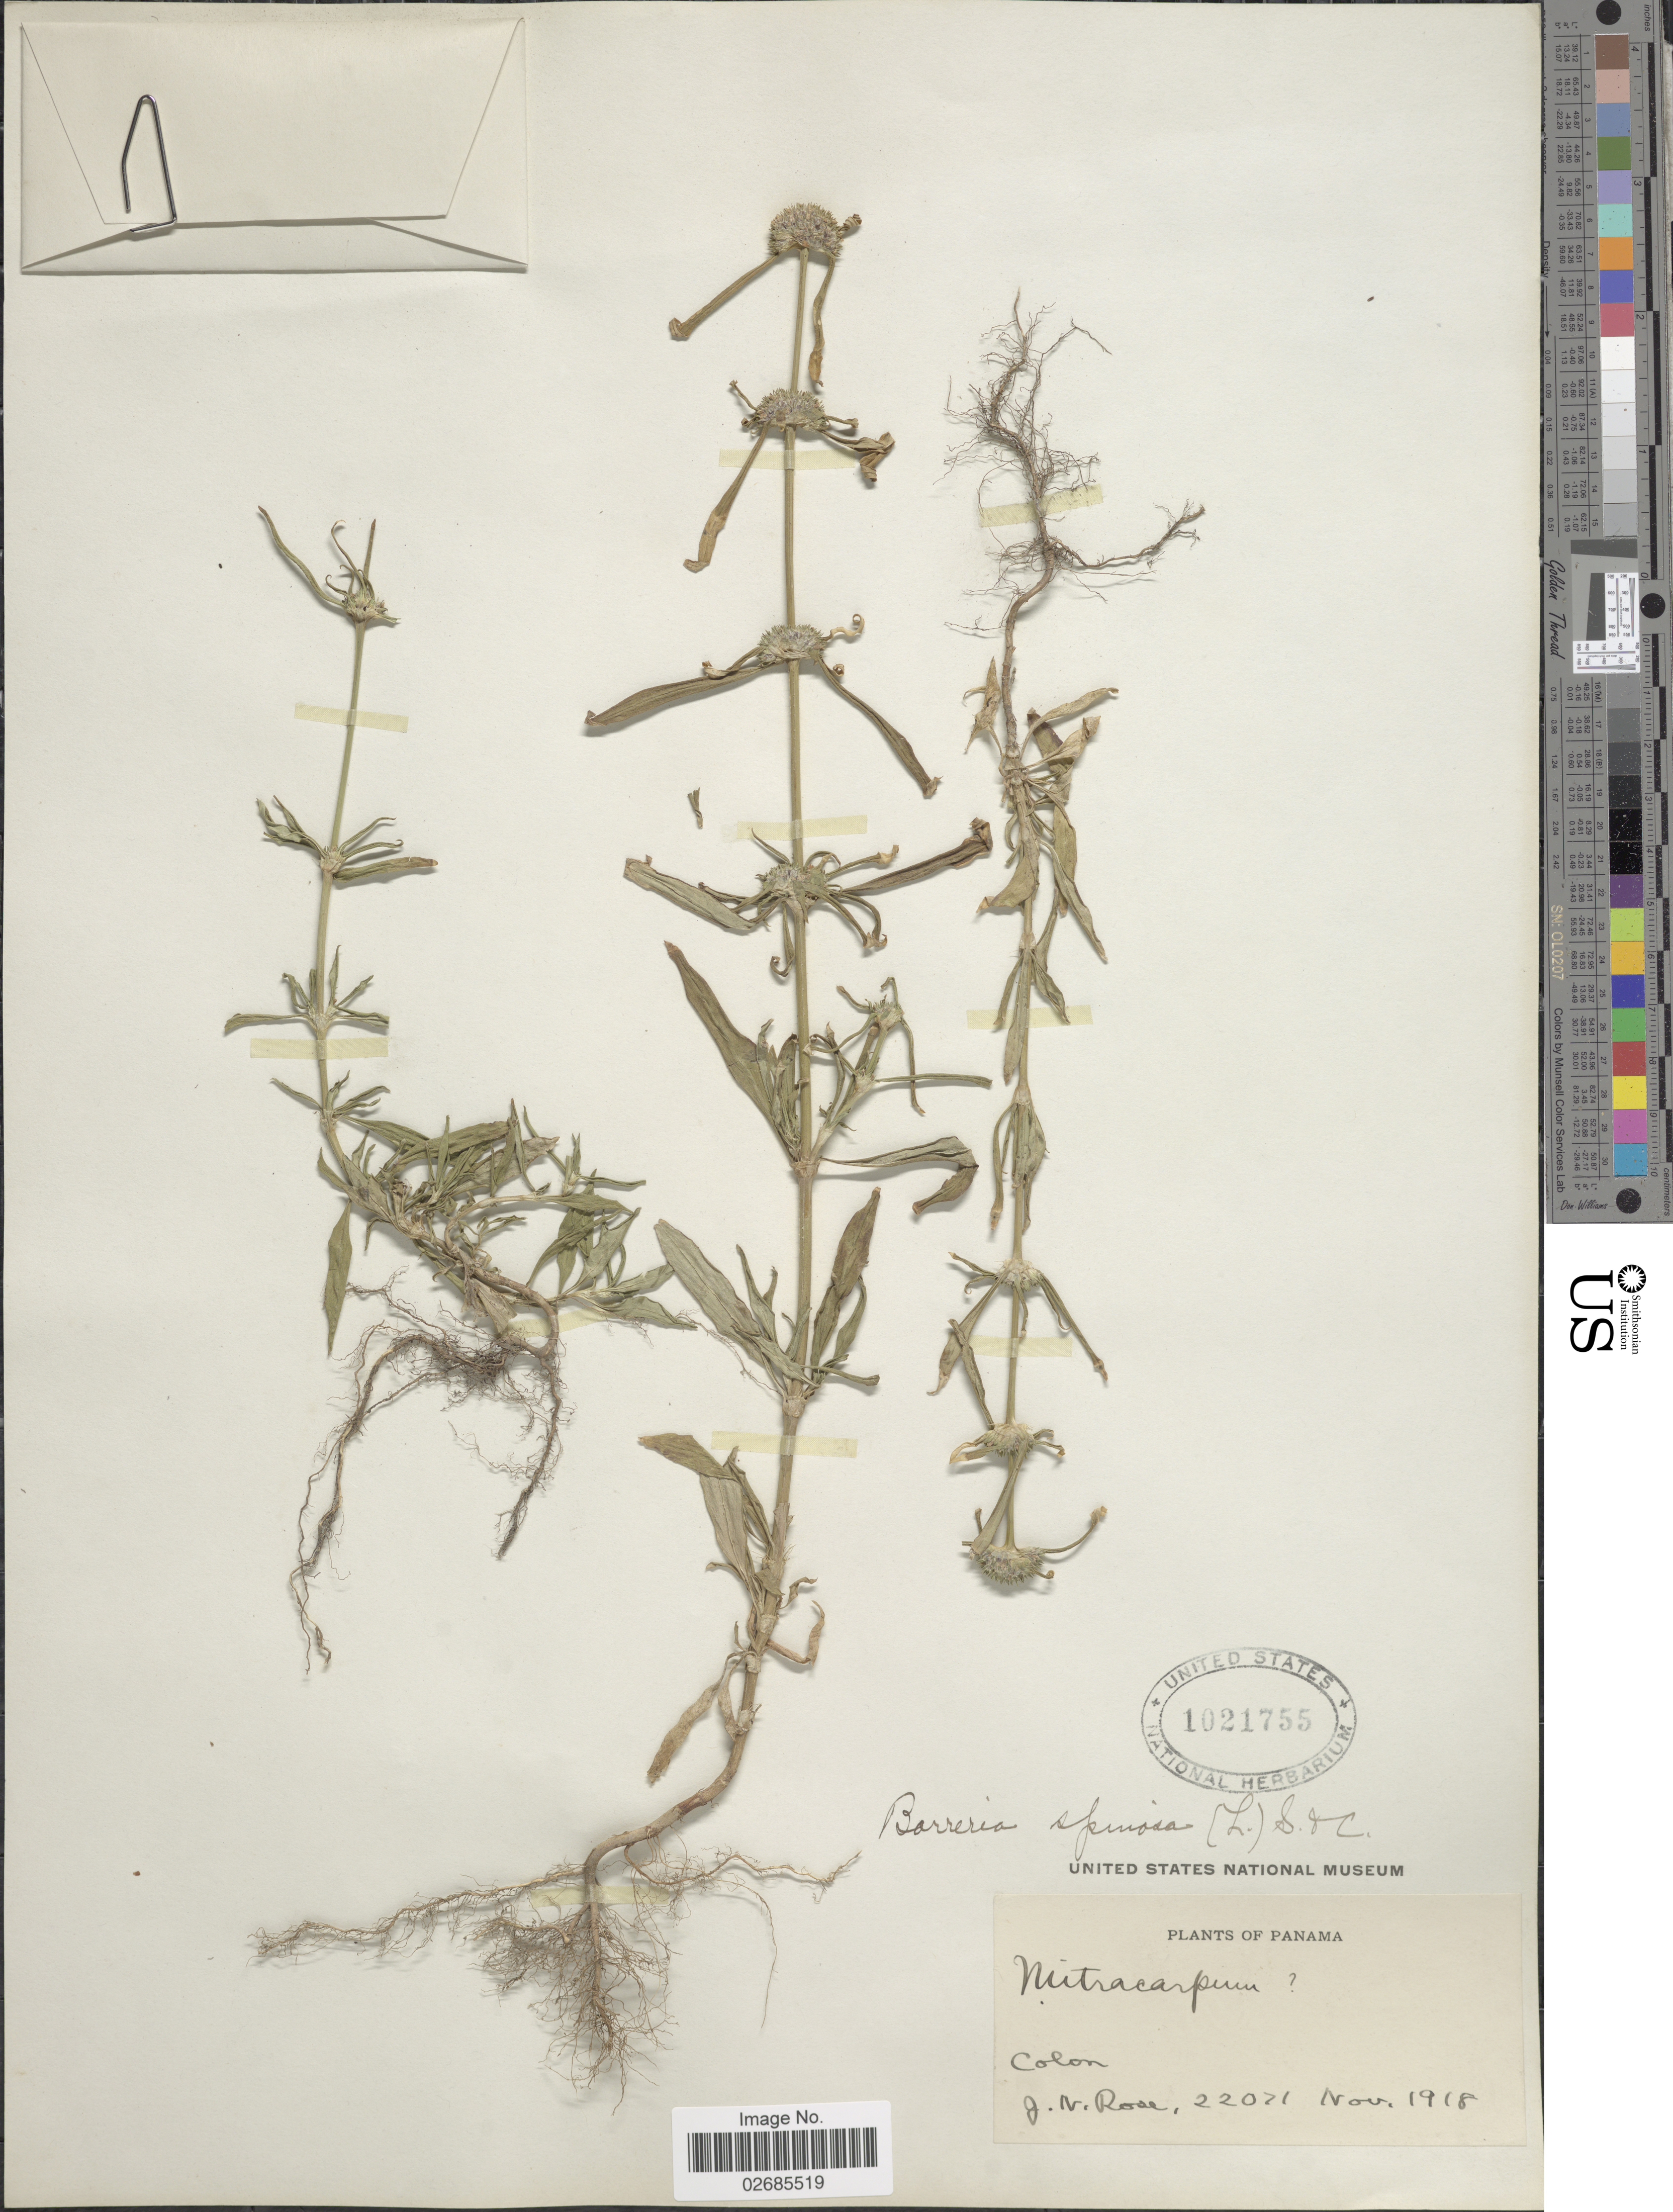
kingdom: Plantae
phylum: Tracheophyta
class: Magnoliopsida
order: Gentianales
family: Rubiaceae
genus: Borreria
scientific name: Borreria densiflora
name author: DC.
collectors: J. N. Rose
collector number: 22071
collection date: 1918-11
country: Panama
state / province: Colón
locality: Colon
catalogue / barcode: US 1021755